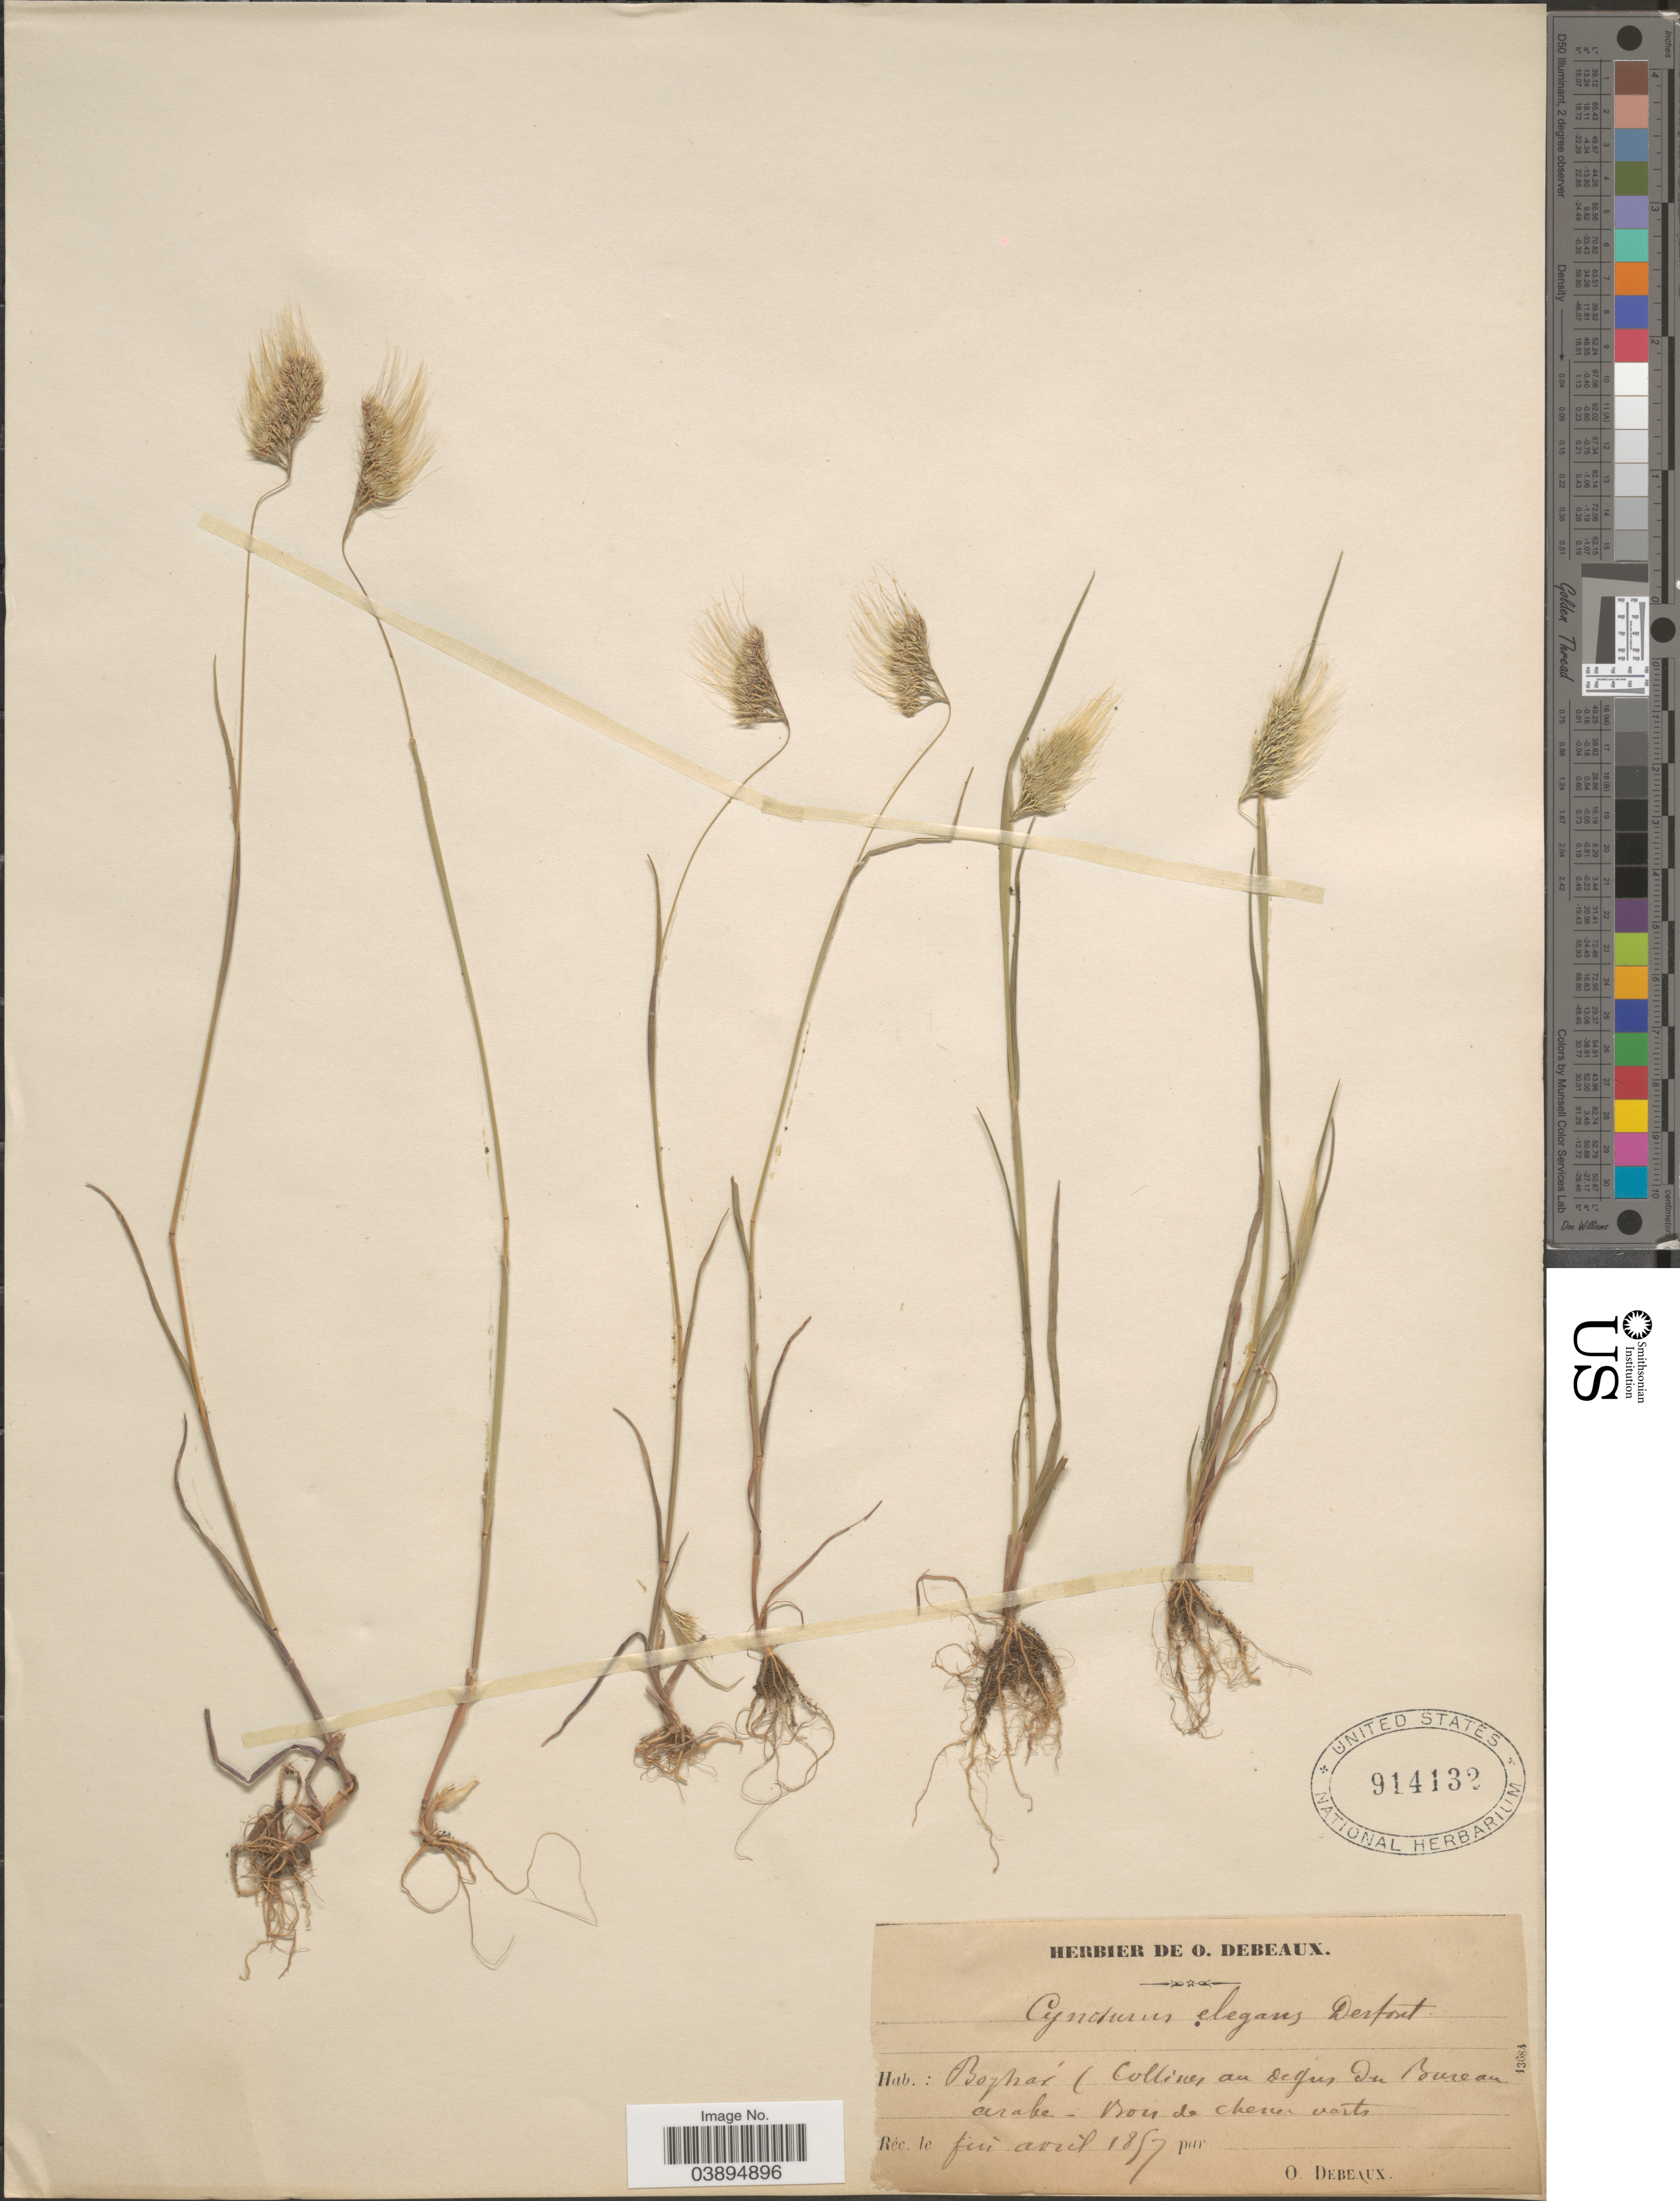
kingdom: Plantae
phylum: Tracheophyta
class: Liliopsida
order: Poales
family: Poaceae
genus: Cynosurus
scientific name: Cynosurus elegans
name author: Desf.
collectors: O. Debeaux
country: Algeria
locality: Boghar (Collines au degus du Bureau arake- Bou de chene verts.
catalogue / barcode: US 914132